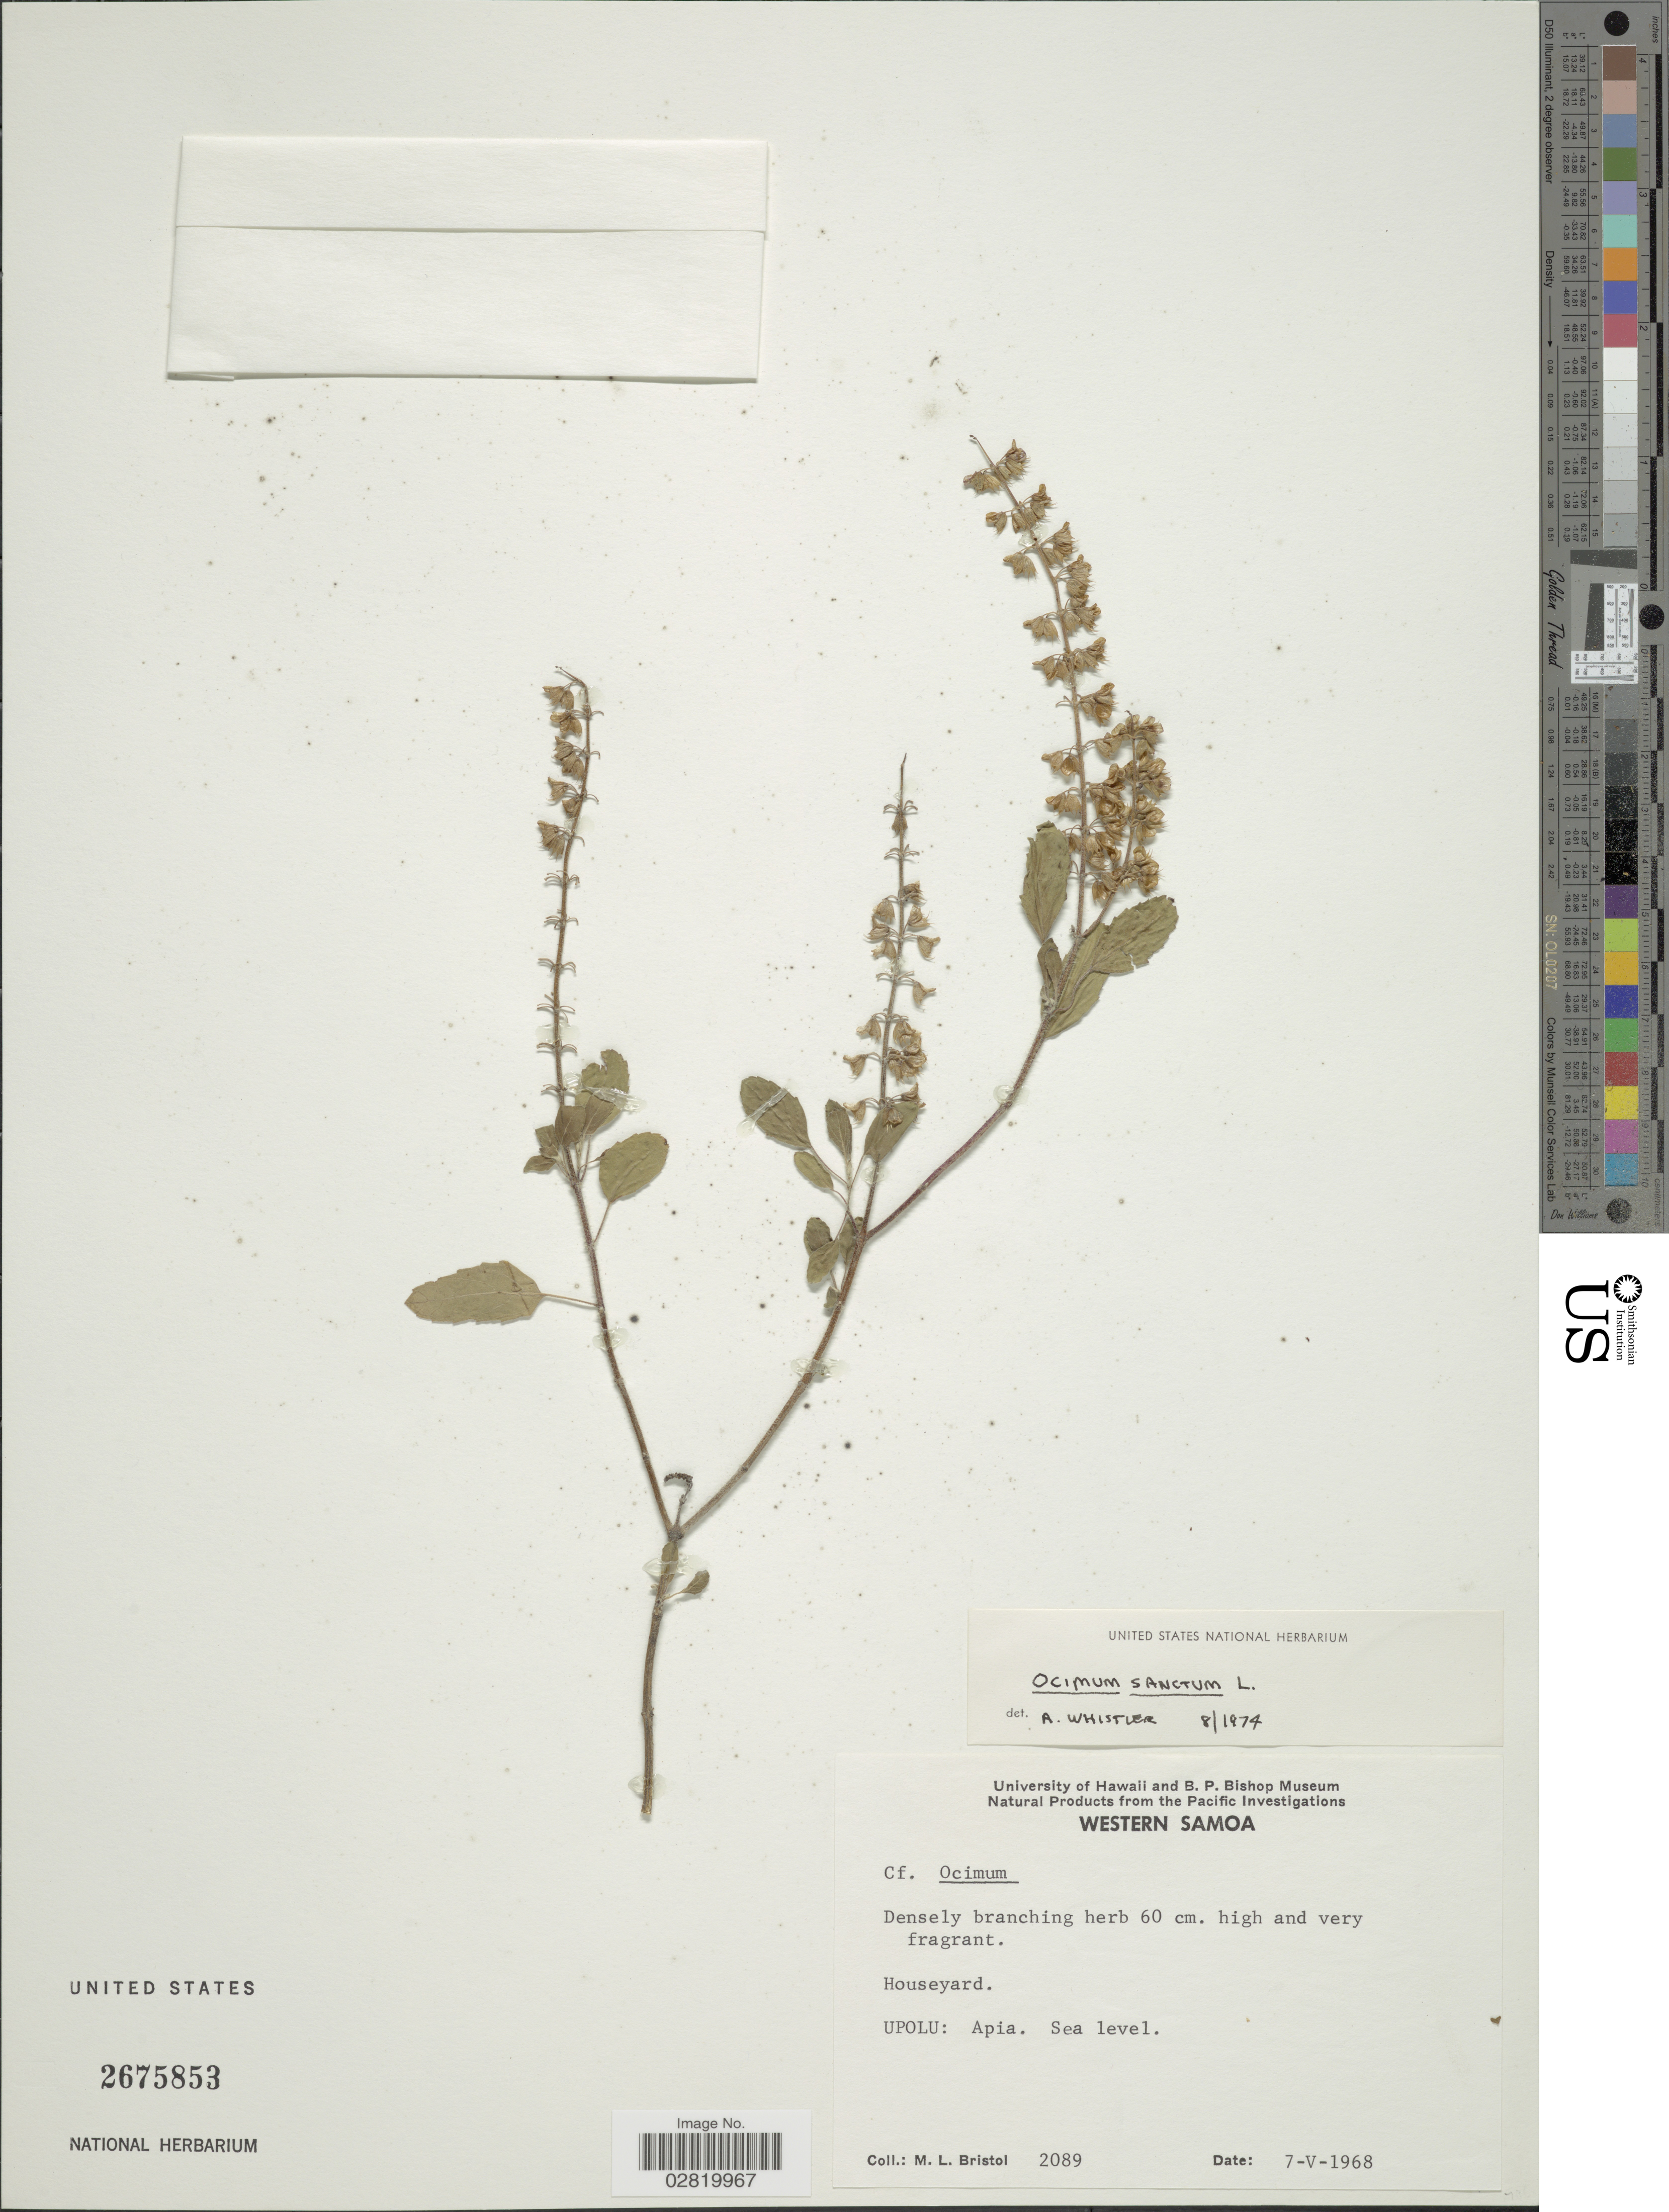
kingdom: Plantae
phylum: Tracheophyta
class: Magnoliopsida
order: Lamiales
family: Lamiaceae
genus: Ocimum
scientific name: Ocimum tenuiflorum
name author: L.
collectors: M. L. Bristol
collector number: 2089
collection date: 1968-05-07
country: Samoa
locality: Houseyard, Upolu: Apia.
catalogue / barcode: US 2675853